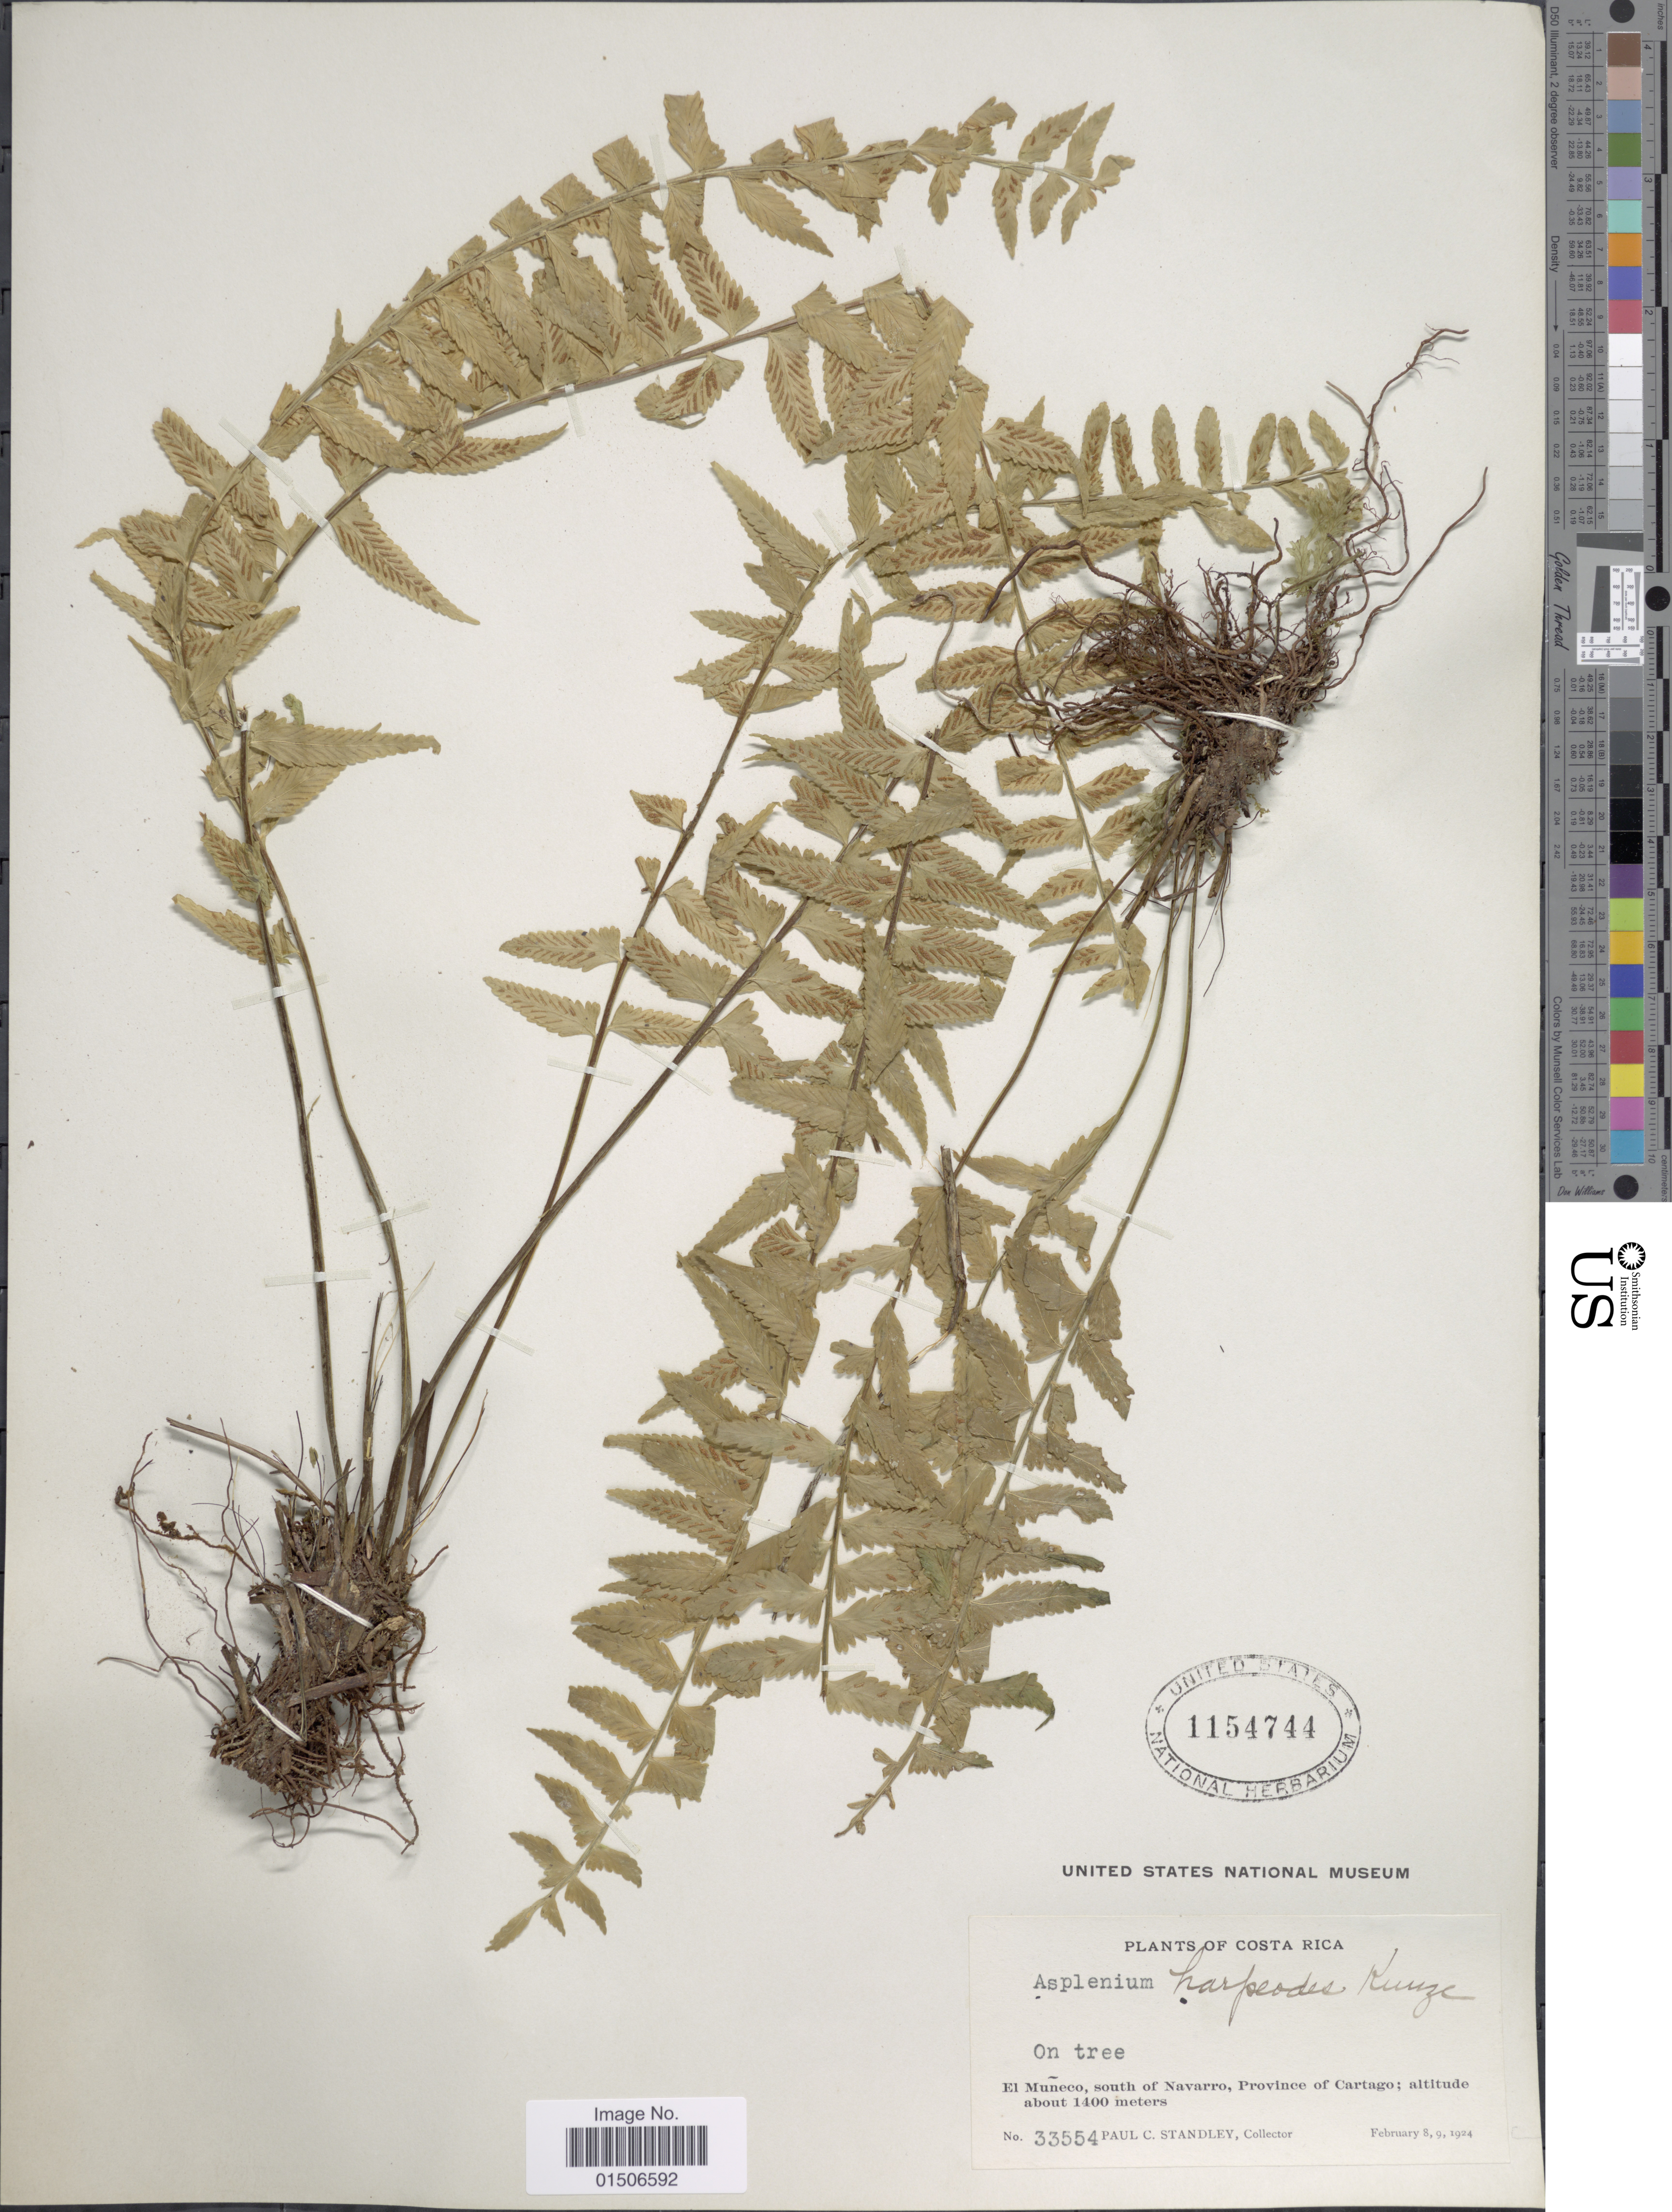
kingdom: Plantae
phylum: Tracheophyta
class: Polypodiopsida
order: Polypodiales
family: Aspleniaceae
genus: Asplenium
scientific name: Asplenium harpeodes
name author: Kunze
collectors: P. C. Standley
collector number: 33554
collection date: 1924-02-08/1924-02-09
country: Costa Rica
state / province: Cartago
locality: On tree, El Muñeco, south of Navarro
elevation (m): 1400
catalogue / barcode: US 1154744